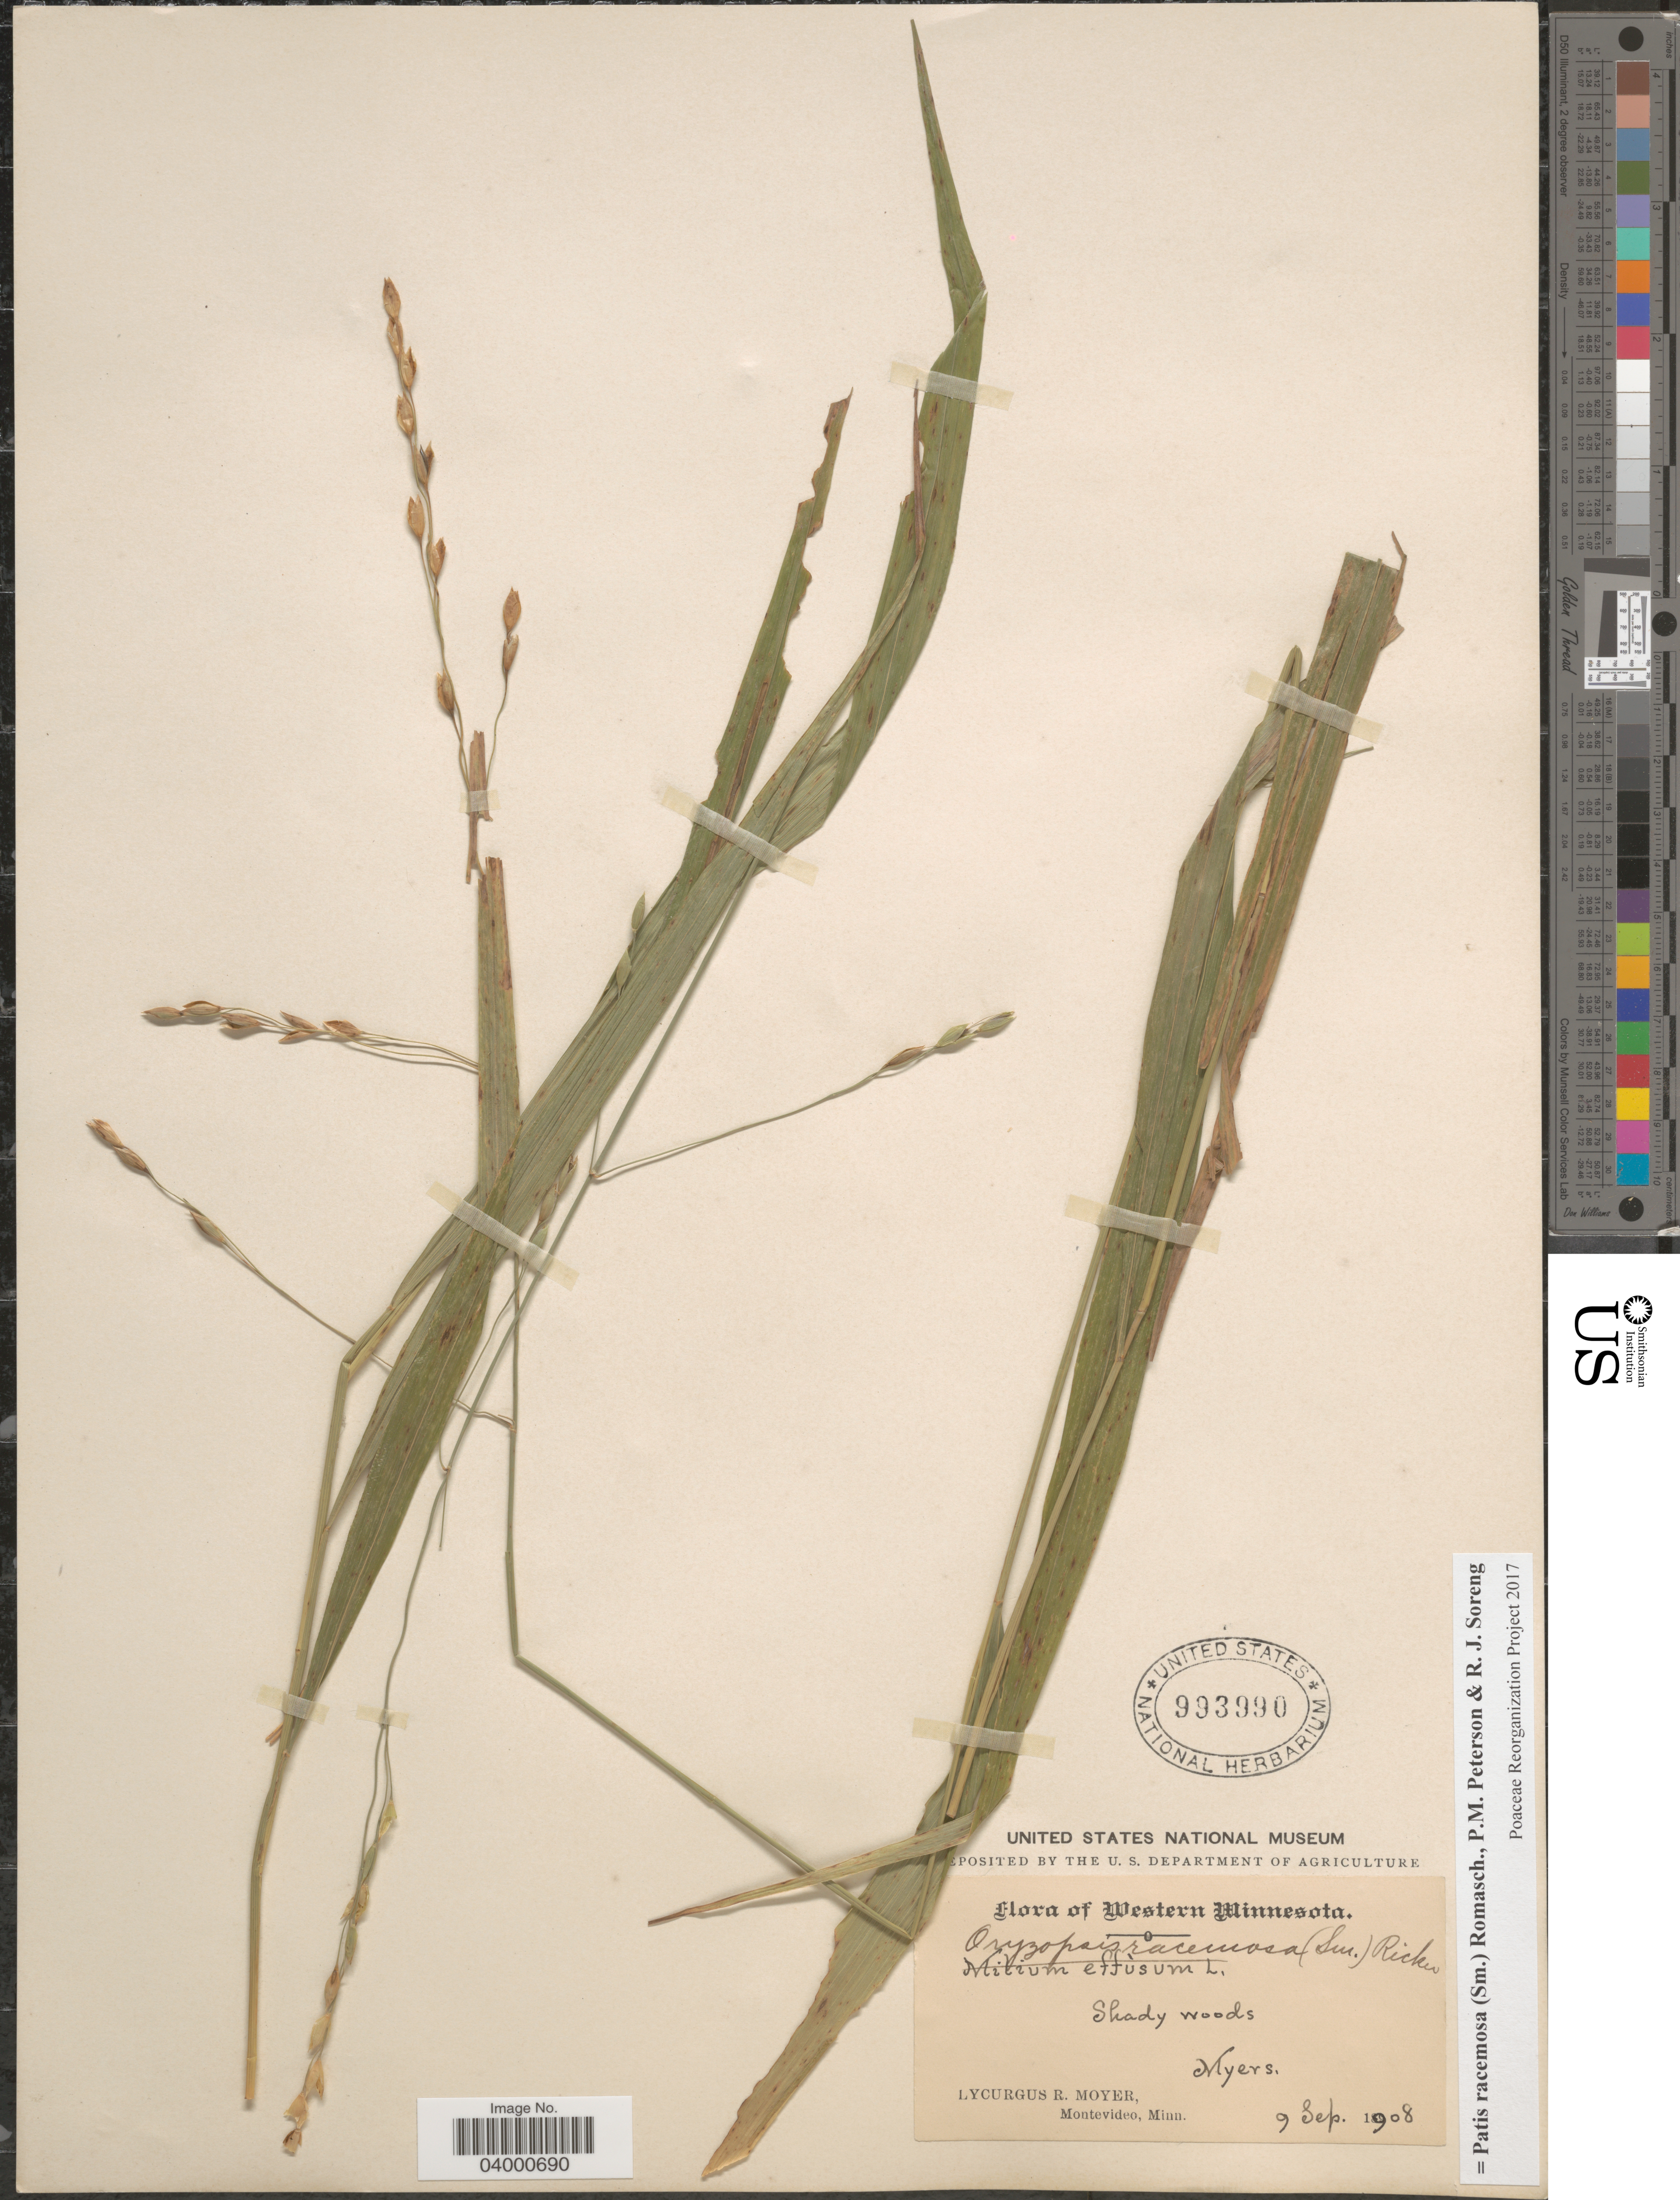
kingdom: Plantae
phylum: Tracheophyta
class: Liliopsida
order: Poales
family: Poaceae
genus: Patis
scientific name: Patis racemosa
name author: (Sm.) Romasch. et al.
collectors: L. Moyer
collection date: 1908-09-09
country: United States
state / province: Minnesota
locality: Western Minnesota. Shady woods, Myers.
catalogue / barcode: US 993990